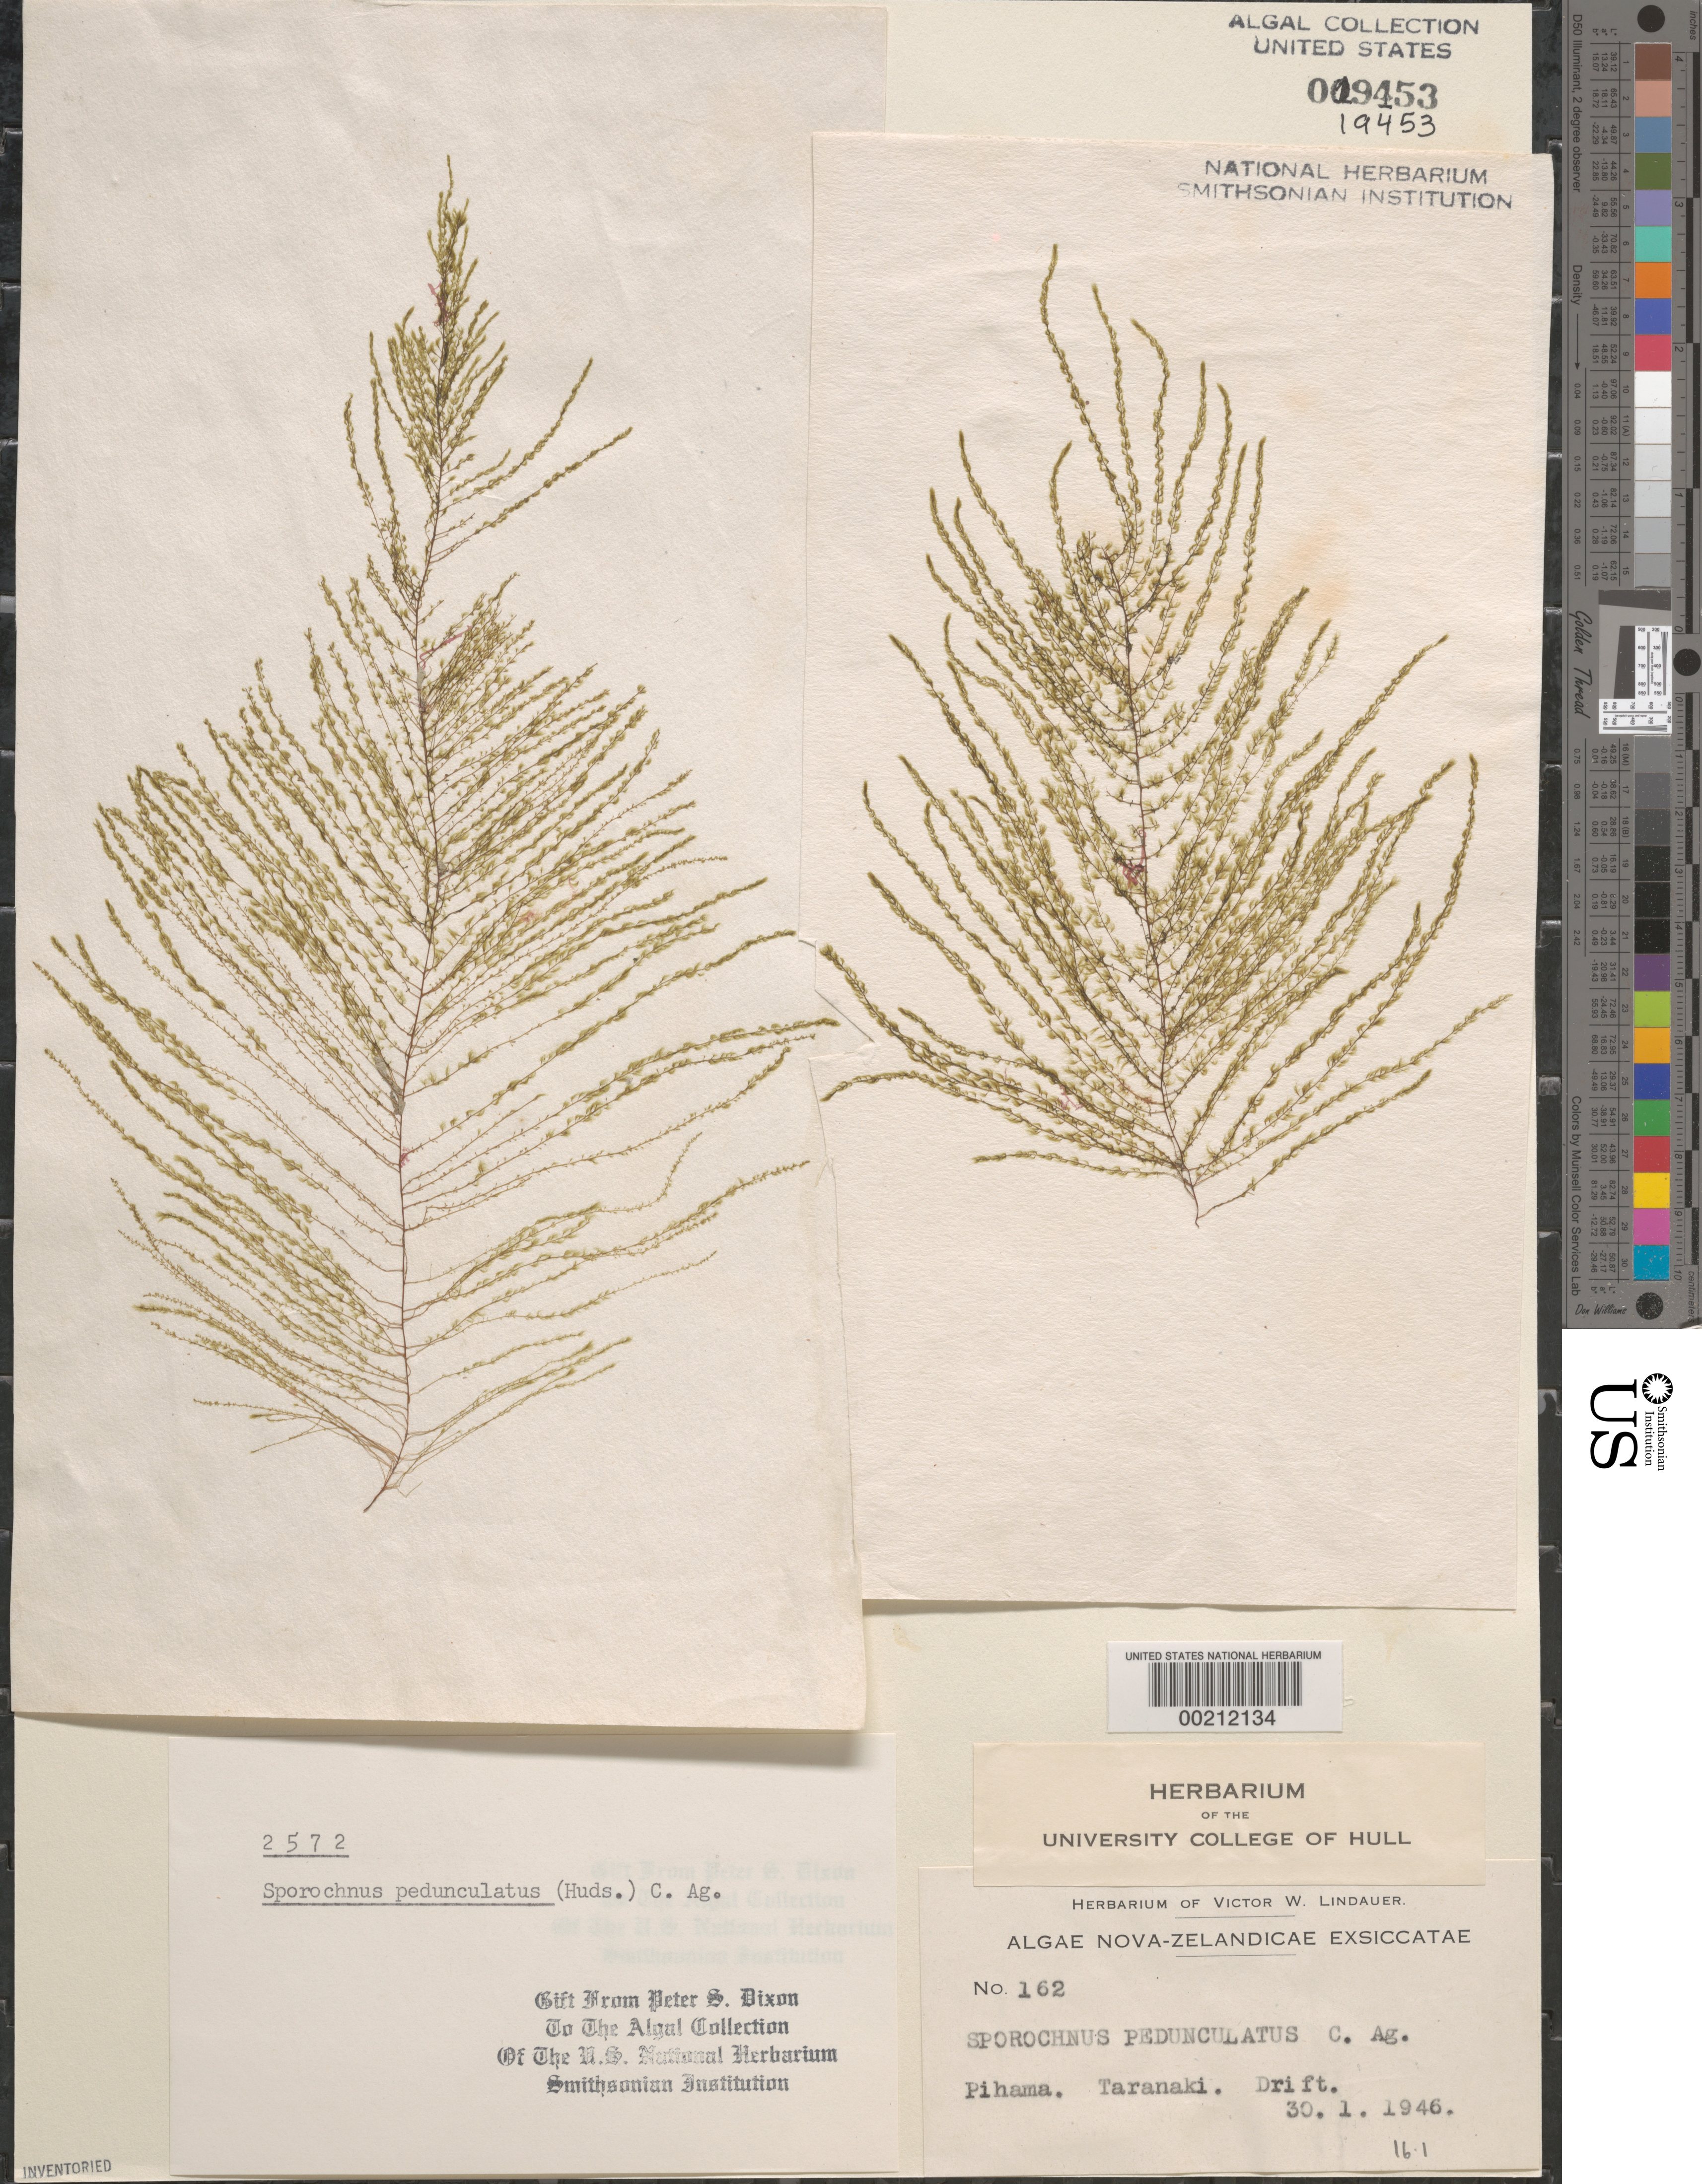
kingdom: Chromista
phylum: Ochrophyta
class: Phaeophyceae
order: Sporochnales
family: Sporochnaceae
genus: Sporochnus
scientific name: Sporochnus pedunculatus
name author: (Huds.) C. Agardh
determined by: Dixon, P. S.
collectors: V. Lindauer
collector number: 162 & PSD 2572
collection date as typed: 30 Jan 1946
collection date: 1946-01-30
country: New Zealand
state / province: Taranaki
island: North Island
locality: Pihama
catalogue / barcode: US 19453